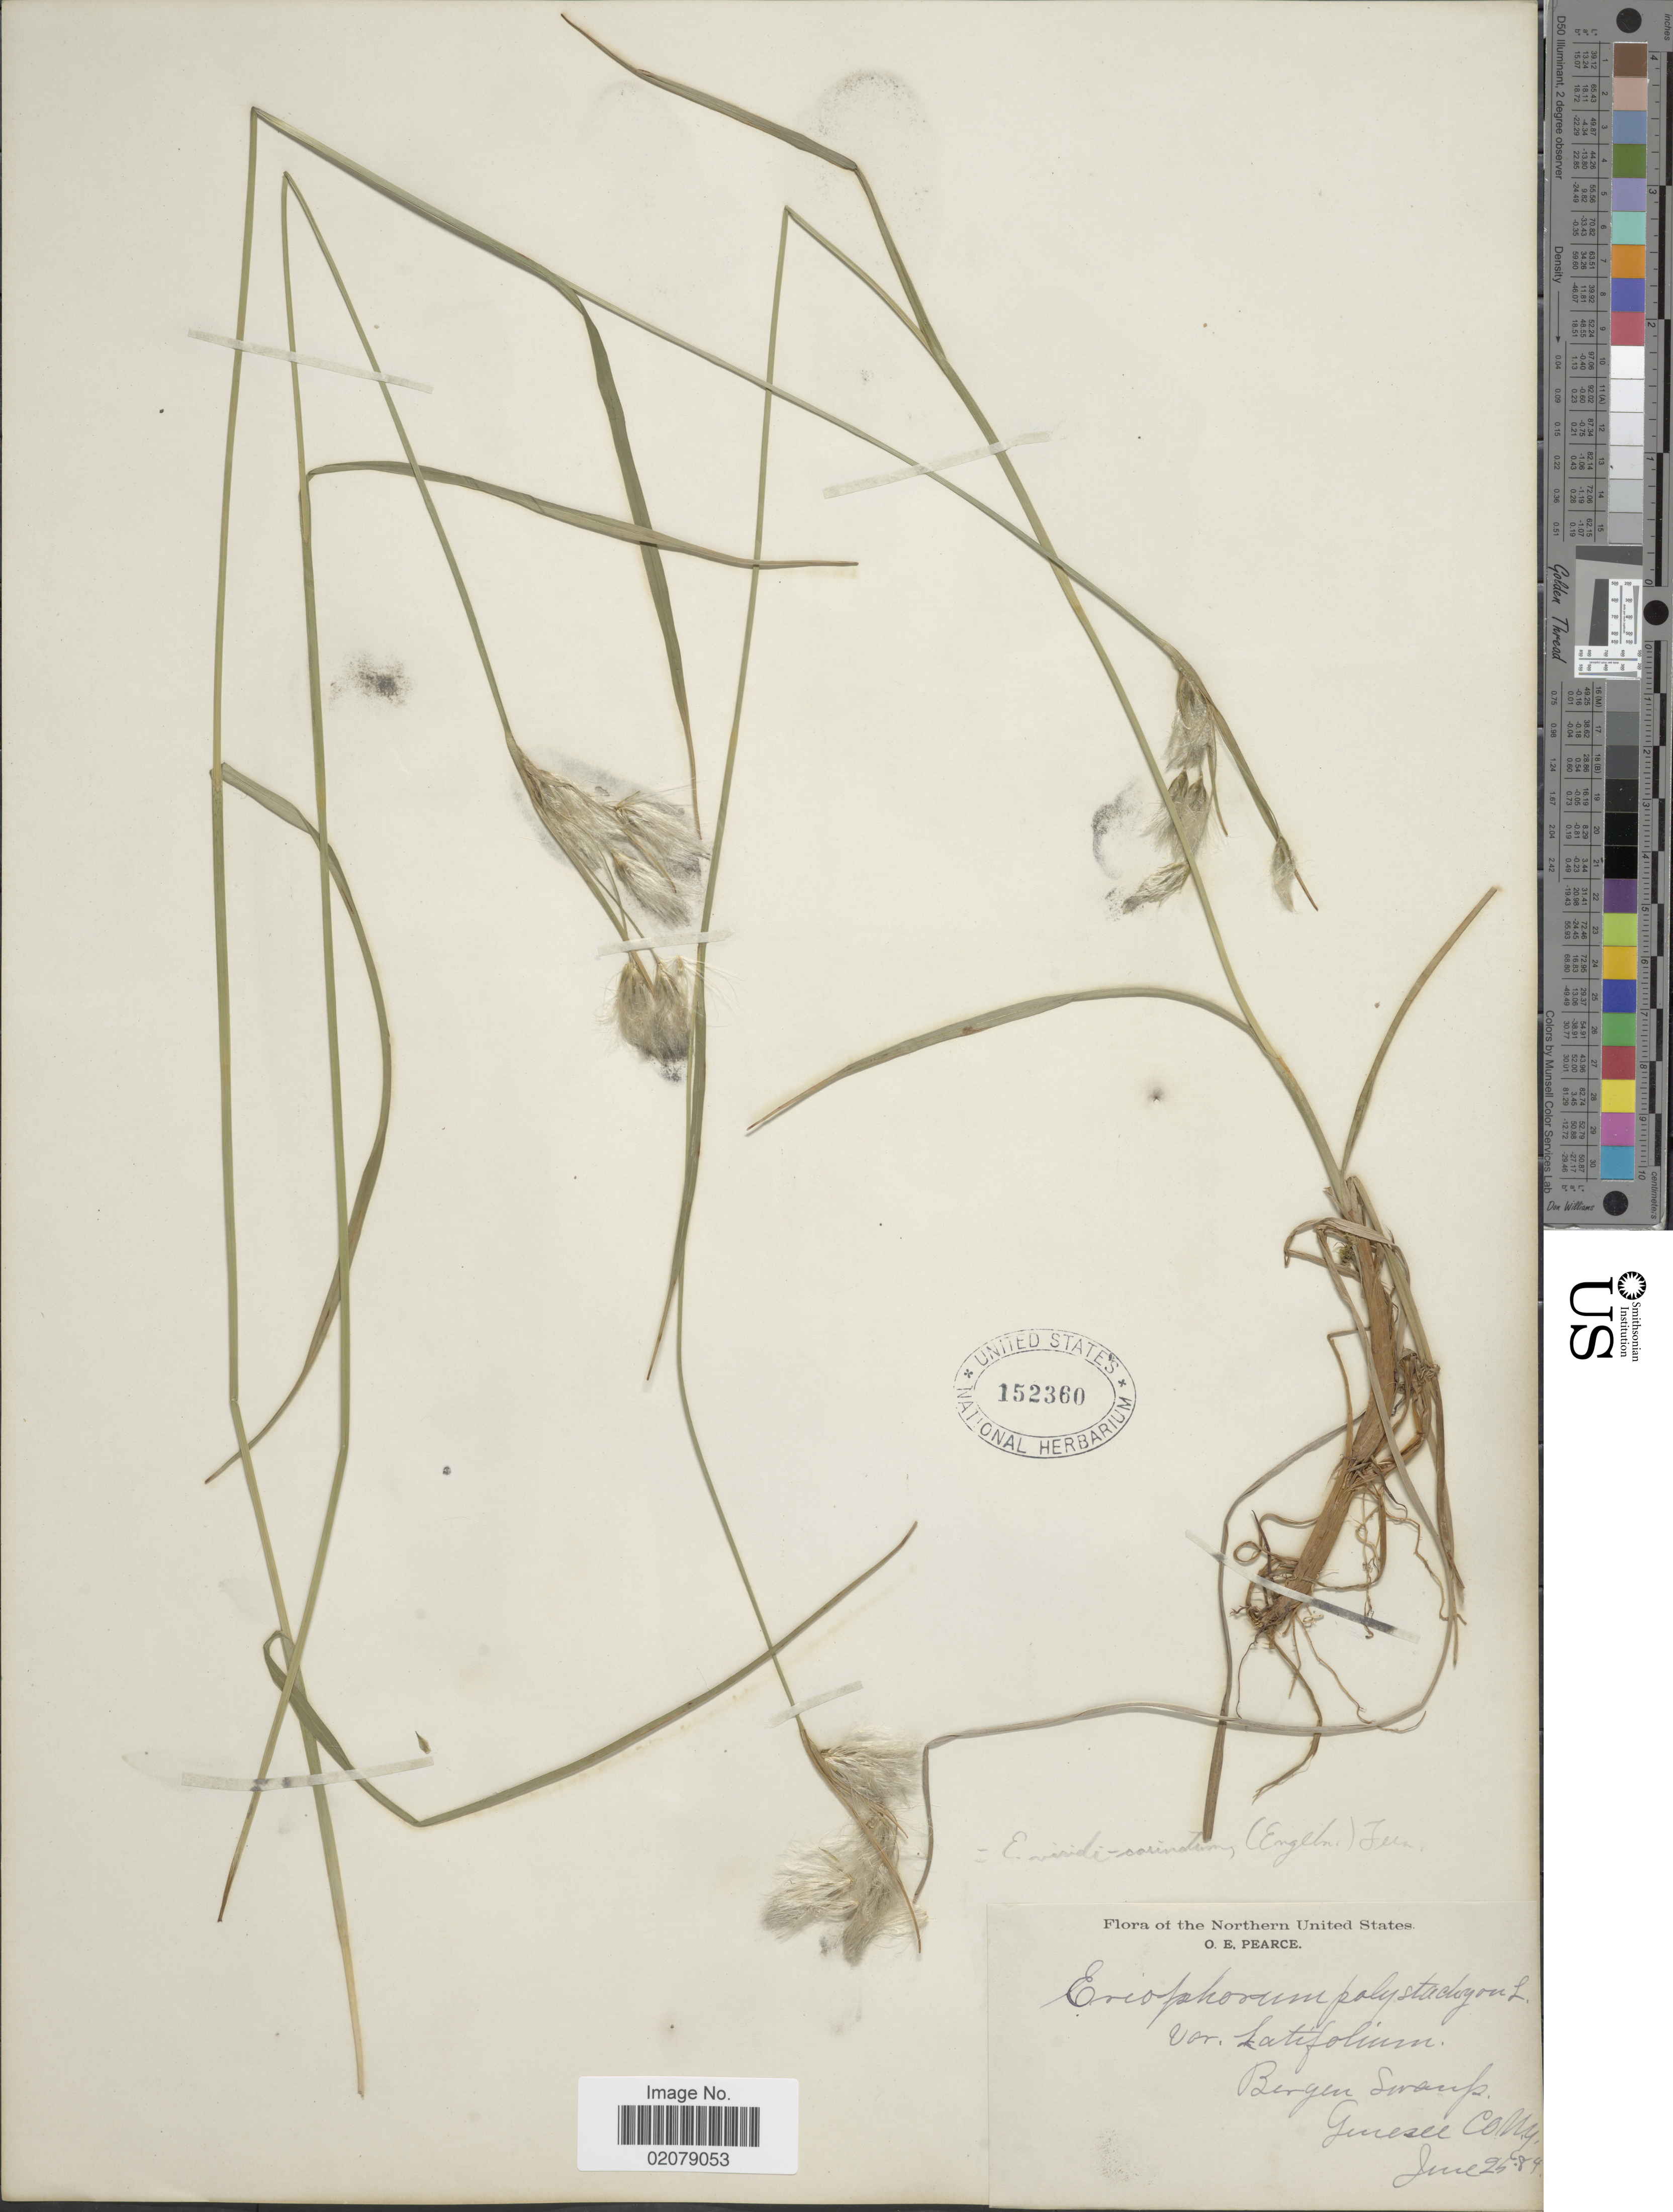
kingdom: Plantae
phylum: Tracheophyta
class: Liliopsida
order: Poales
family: Cyperaceae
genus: Eriophorum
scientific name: Eriophorum viridicarinatum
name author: (Englem.) Fernald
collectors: O. E. Pearce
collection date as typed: Transcribed d/m/y: 26/6/89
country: United States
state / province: New York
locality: Bergen Swamp, Genesee Co., N.Y.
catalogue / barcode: US 152360